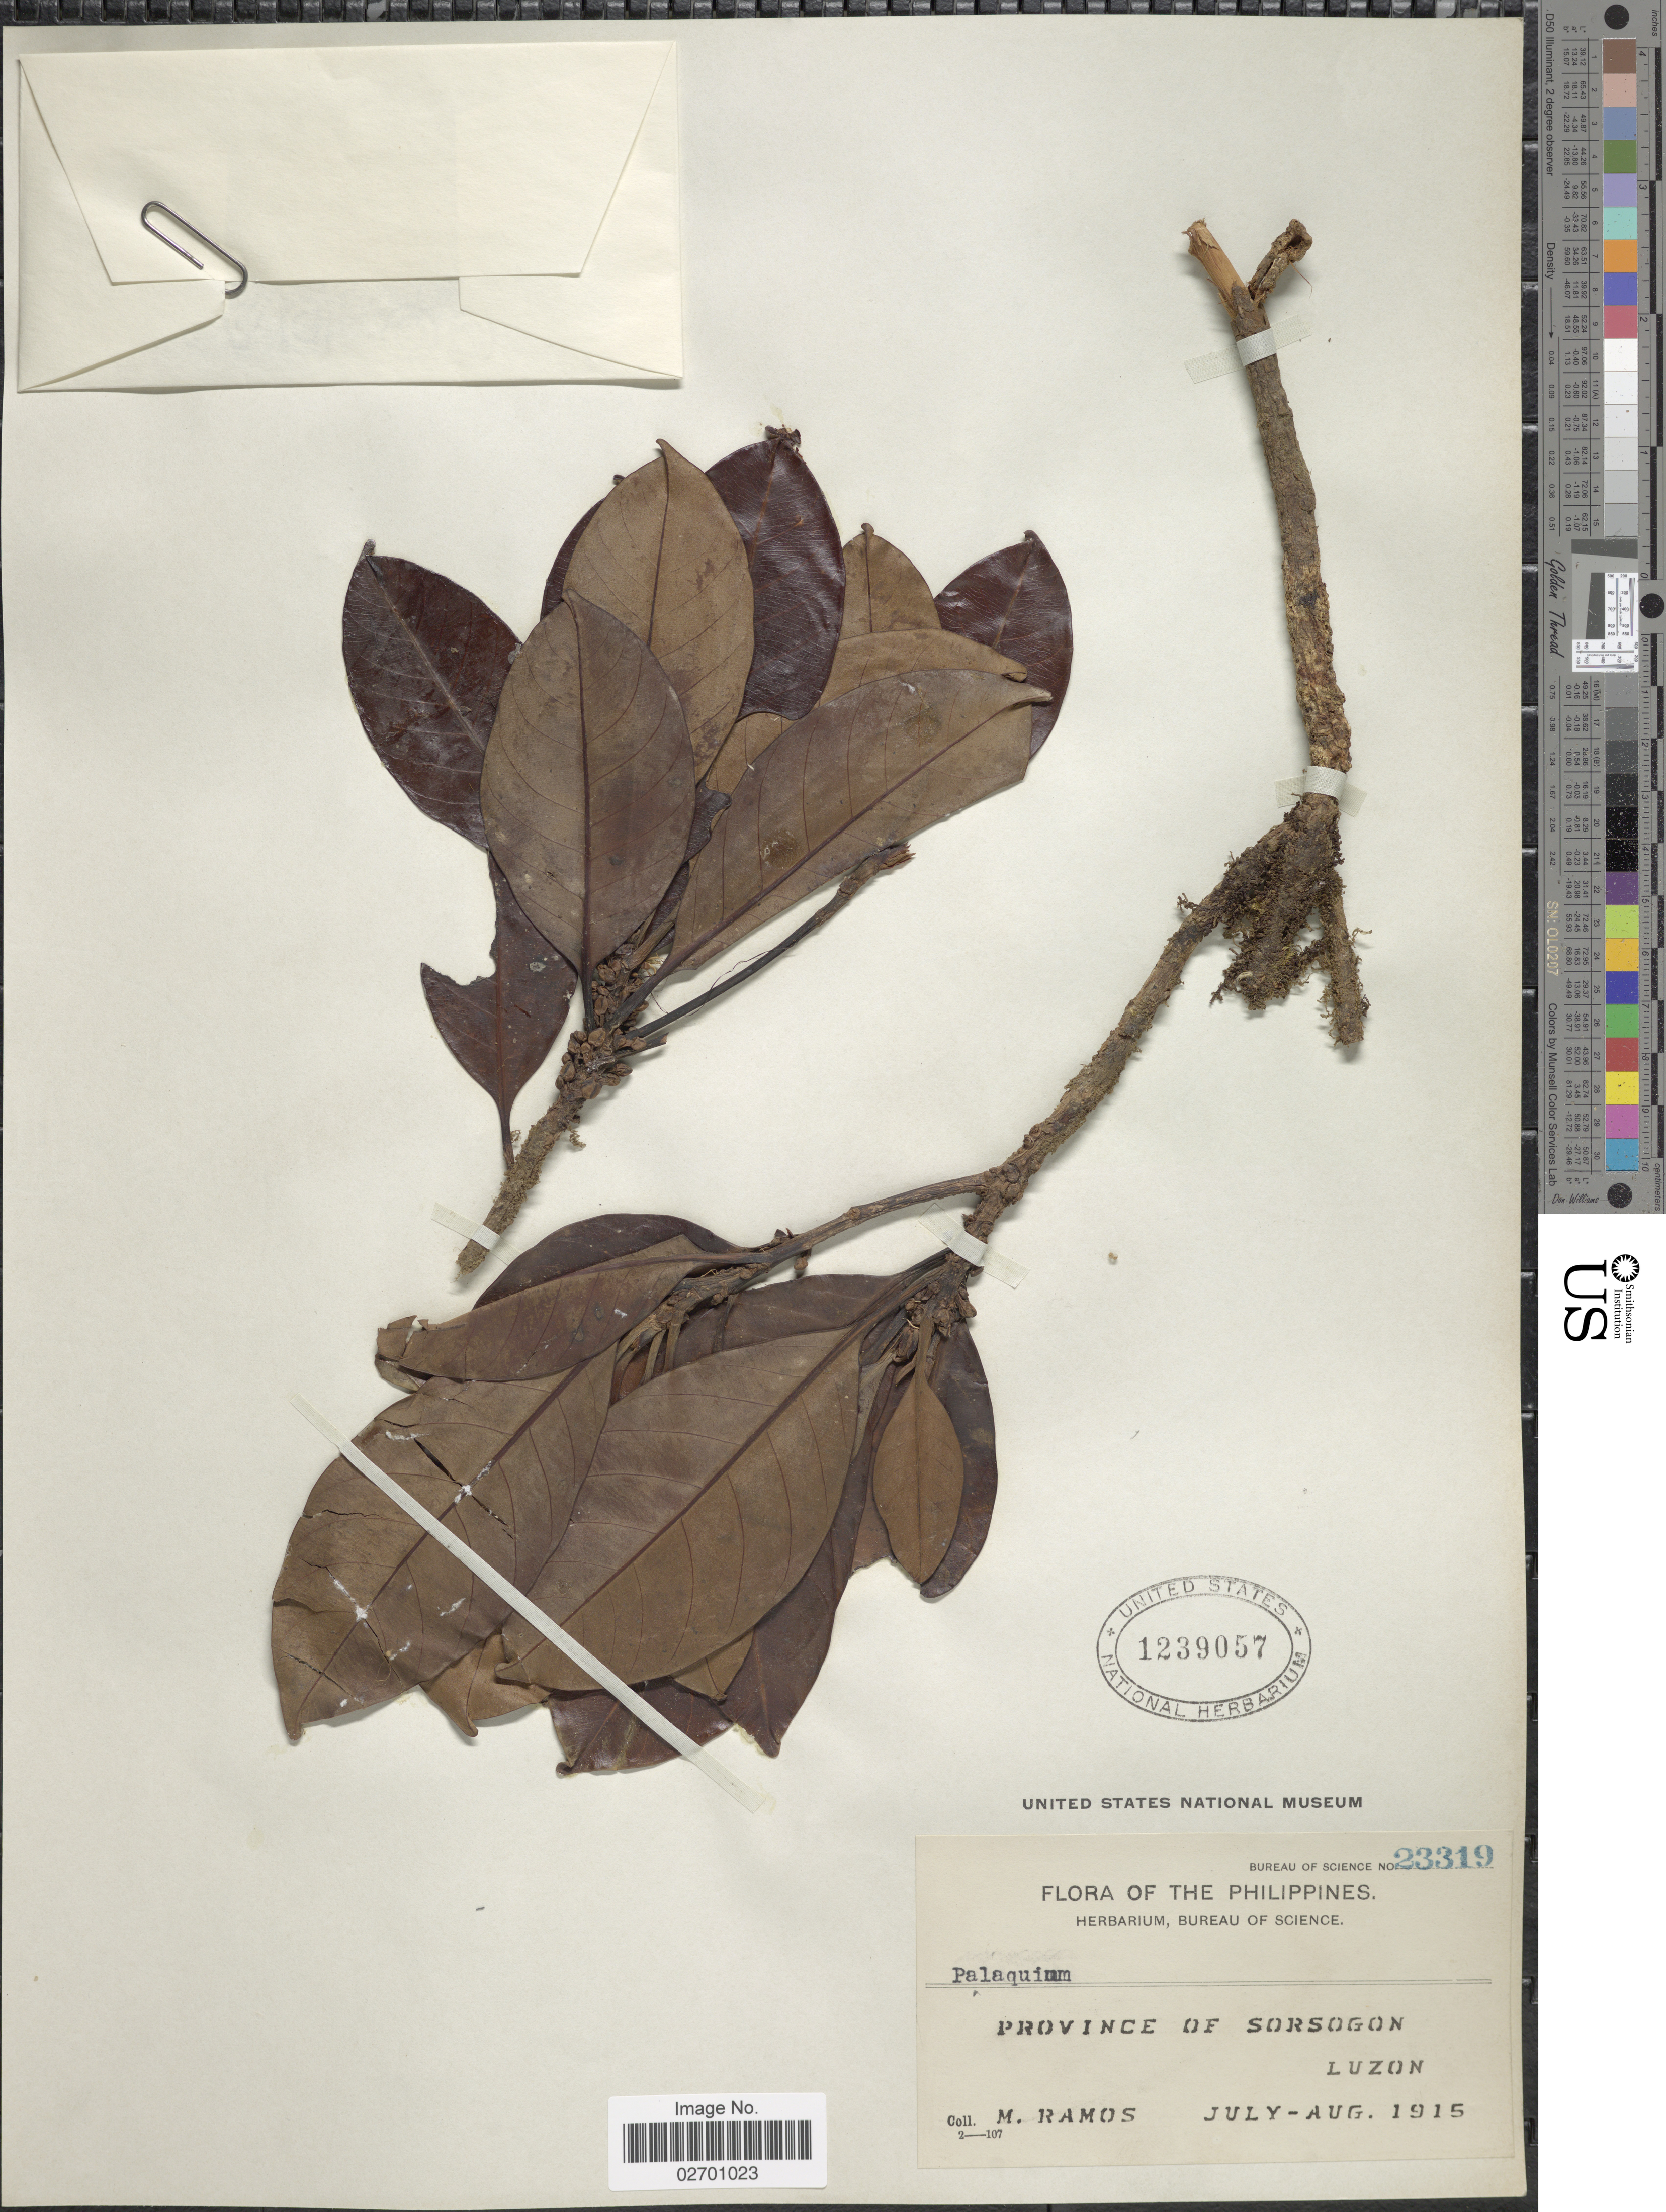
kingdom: Plantae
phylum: Tracheophyta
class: Magnoliopsida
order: Ericales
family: Sapotaceae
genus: Palaquium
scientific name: Palaquium sp.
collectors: M. Ramos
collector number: Bureau of Science 23319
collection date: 1915-07/1915-08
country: Philippines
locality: Province of Sorsogon, Luzon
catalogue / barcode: US 1239057